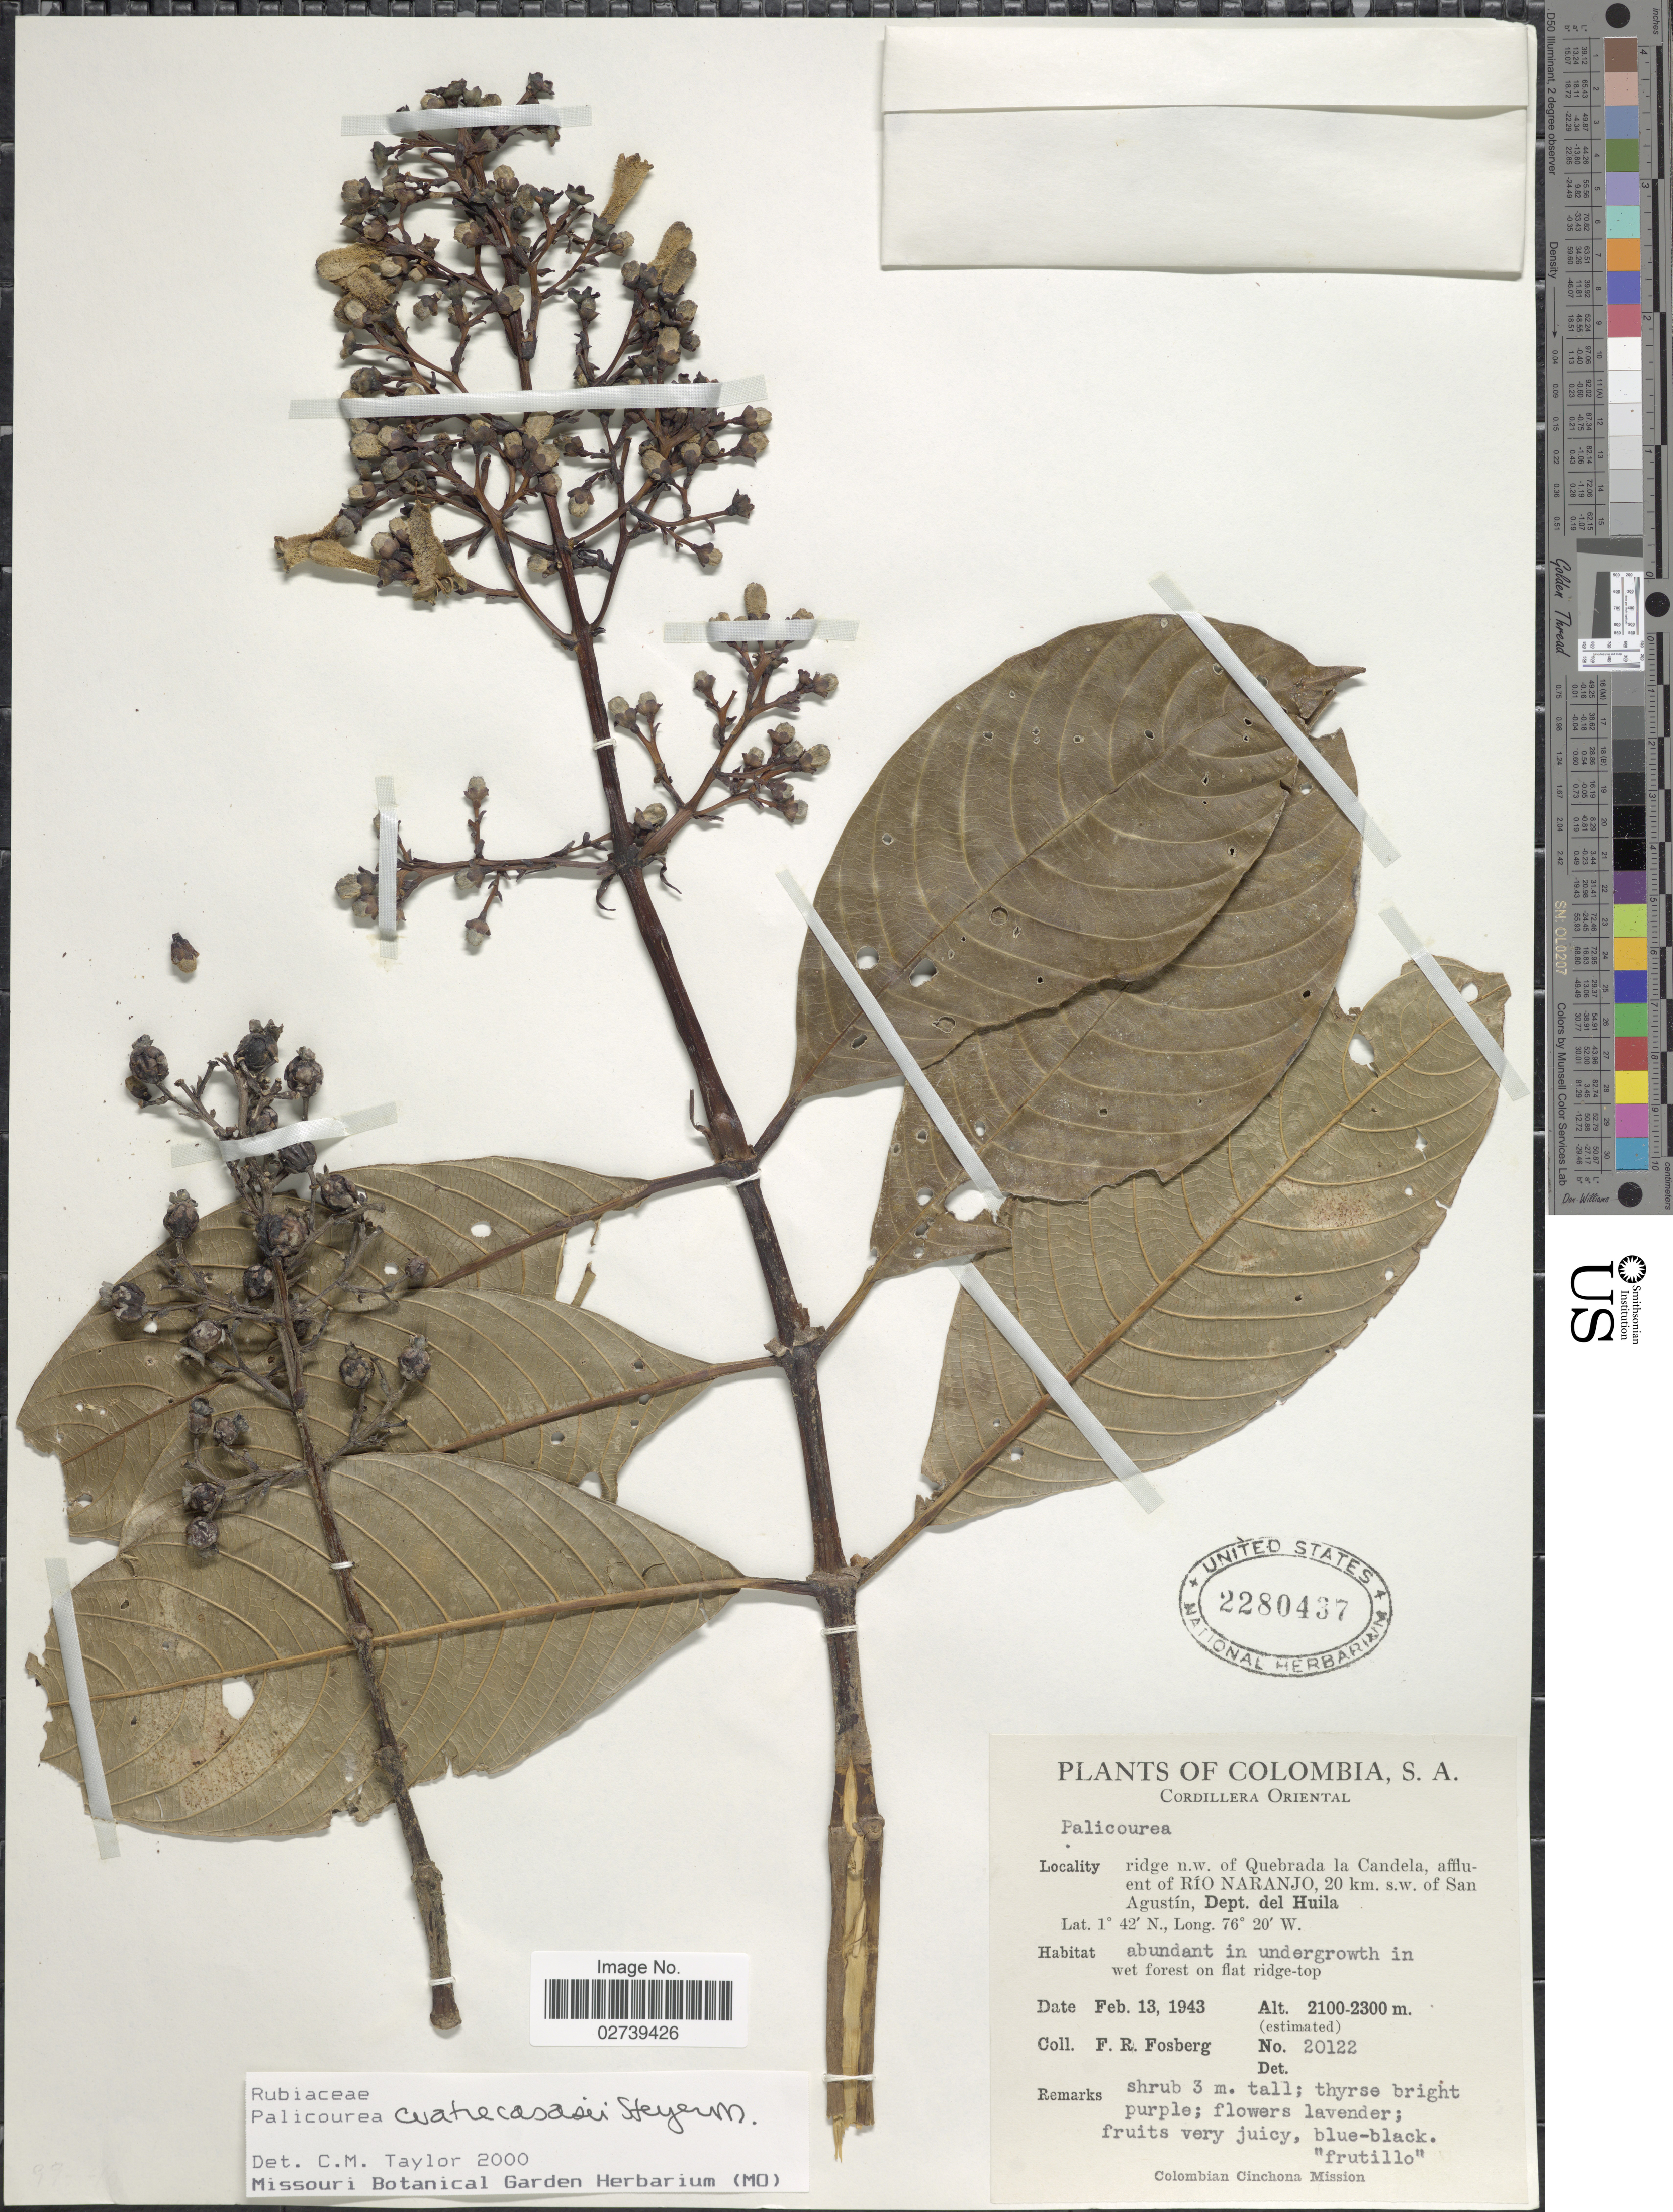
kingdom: Plantae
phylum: Tracheophyta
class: Magnoliopsida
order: Gentianales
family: Rubiaceae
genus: Palicourea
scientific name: Palicourea cuatrecasasii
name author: Standl. ex Steyerm.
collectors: F. R. Fosberg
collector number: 20122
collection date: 1943-02-13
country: Colombia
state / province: Huila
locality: Cordillera Oriental, ridge n.w. of Quebrada la Candela, affluent of Rio Naranjo, 20 km. s.w. of San Agustin, in wet forest on flat ridge-top.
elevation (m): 2100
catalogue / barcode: US 2280437